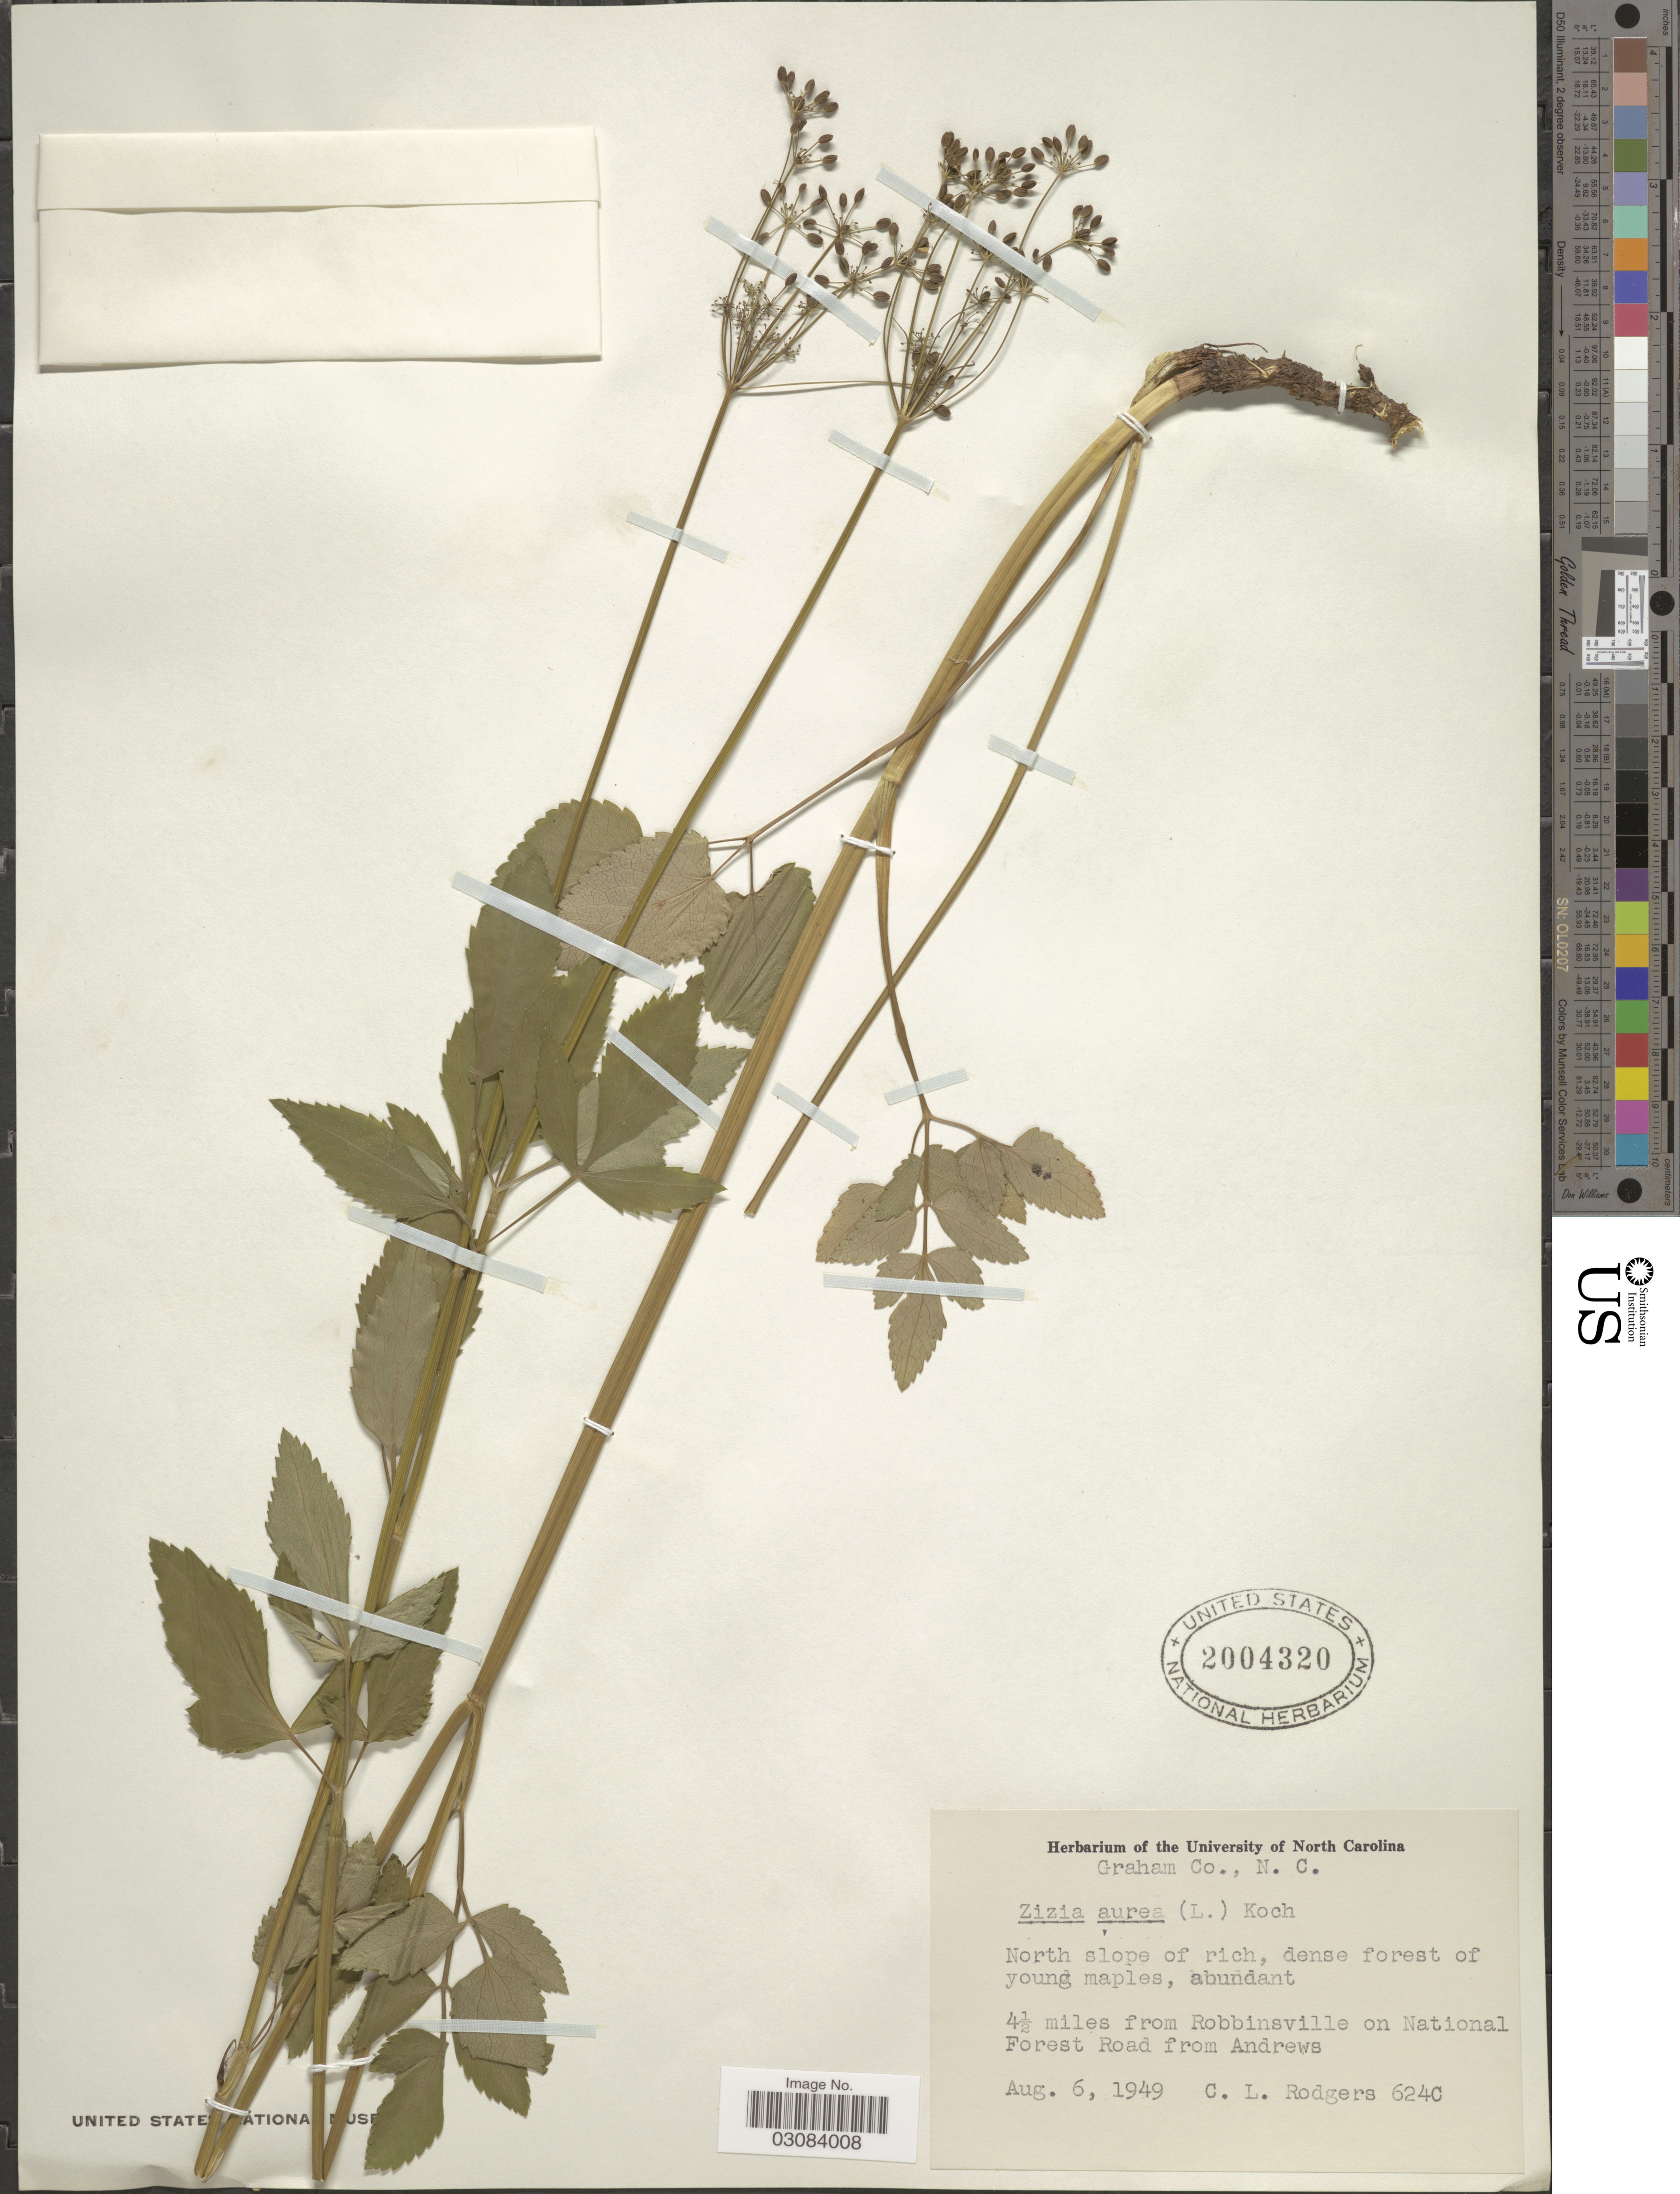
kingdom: Plantae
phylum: Tracheophyta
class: Magnoliopsida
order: Apiales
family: Apiaceae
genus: Zizia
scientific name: Zizia aurea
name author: (L.) Koch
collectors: C. Rodgers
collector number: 6240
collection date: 1949-08-06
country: United States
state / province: North Carolina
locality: Graham Co., 4½ miles from Robbinsville on National Forest Road from Andrews.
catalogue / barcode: US 2004320